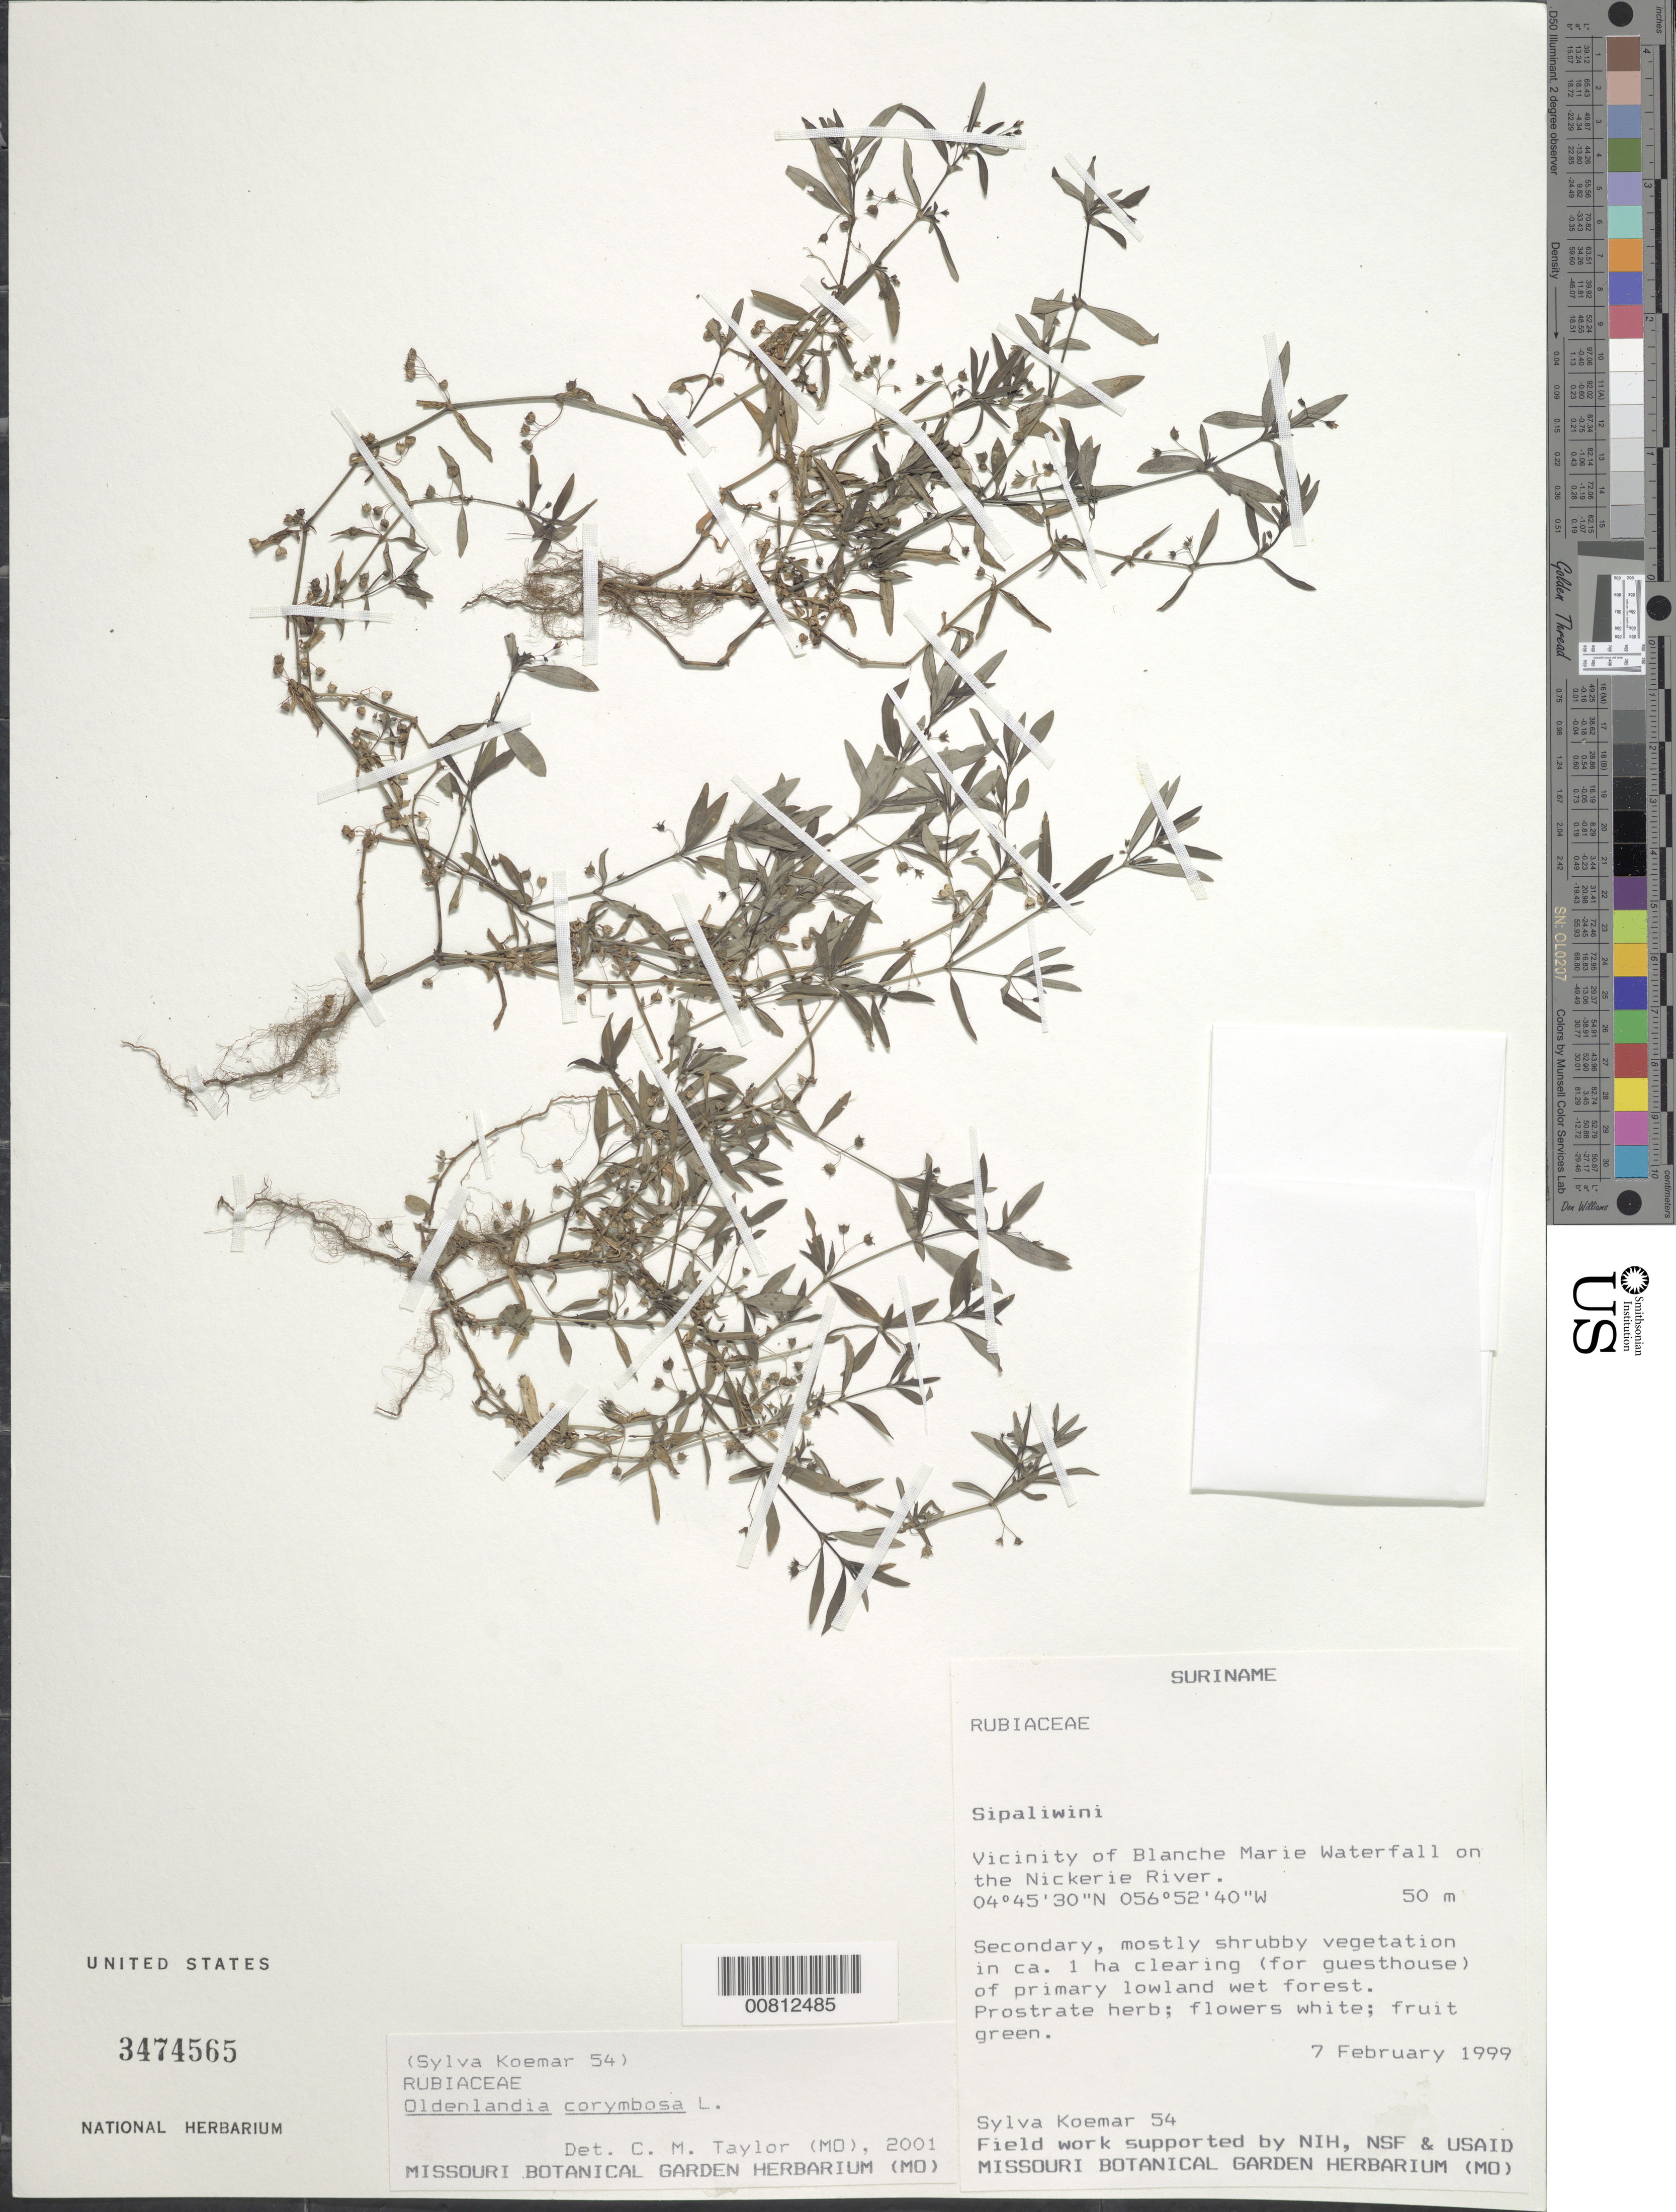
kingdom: Plantae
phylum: Tracheophyta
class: Magnoliopsida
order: Gentianales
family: Rubiaceae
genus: Oldenlandia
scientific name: Oldenlandia corymbosa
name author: L.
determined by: Taylor, Charlotte M.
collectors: S. Koemar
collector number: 54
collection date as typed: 7-Feb-99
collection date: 1999-02-07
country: Suriname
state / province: Sipaliwini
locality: Blanche Marie waterfall, vic., Nickerie R.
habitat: Secondary, mostly shrubby vegetation in ca. 1 ha clearing (for guesthouse) of primary lowland wet forest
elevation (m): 50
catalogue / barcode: US 3474565